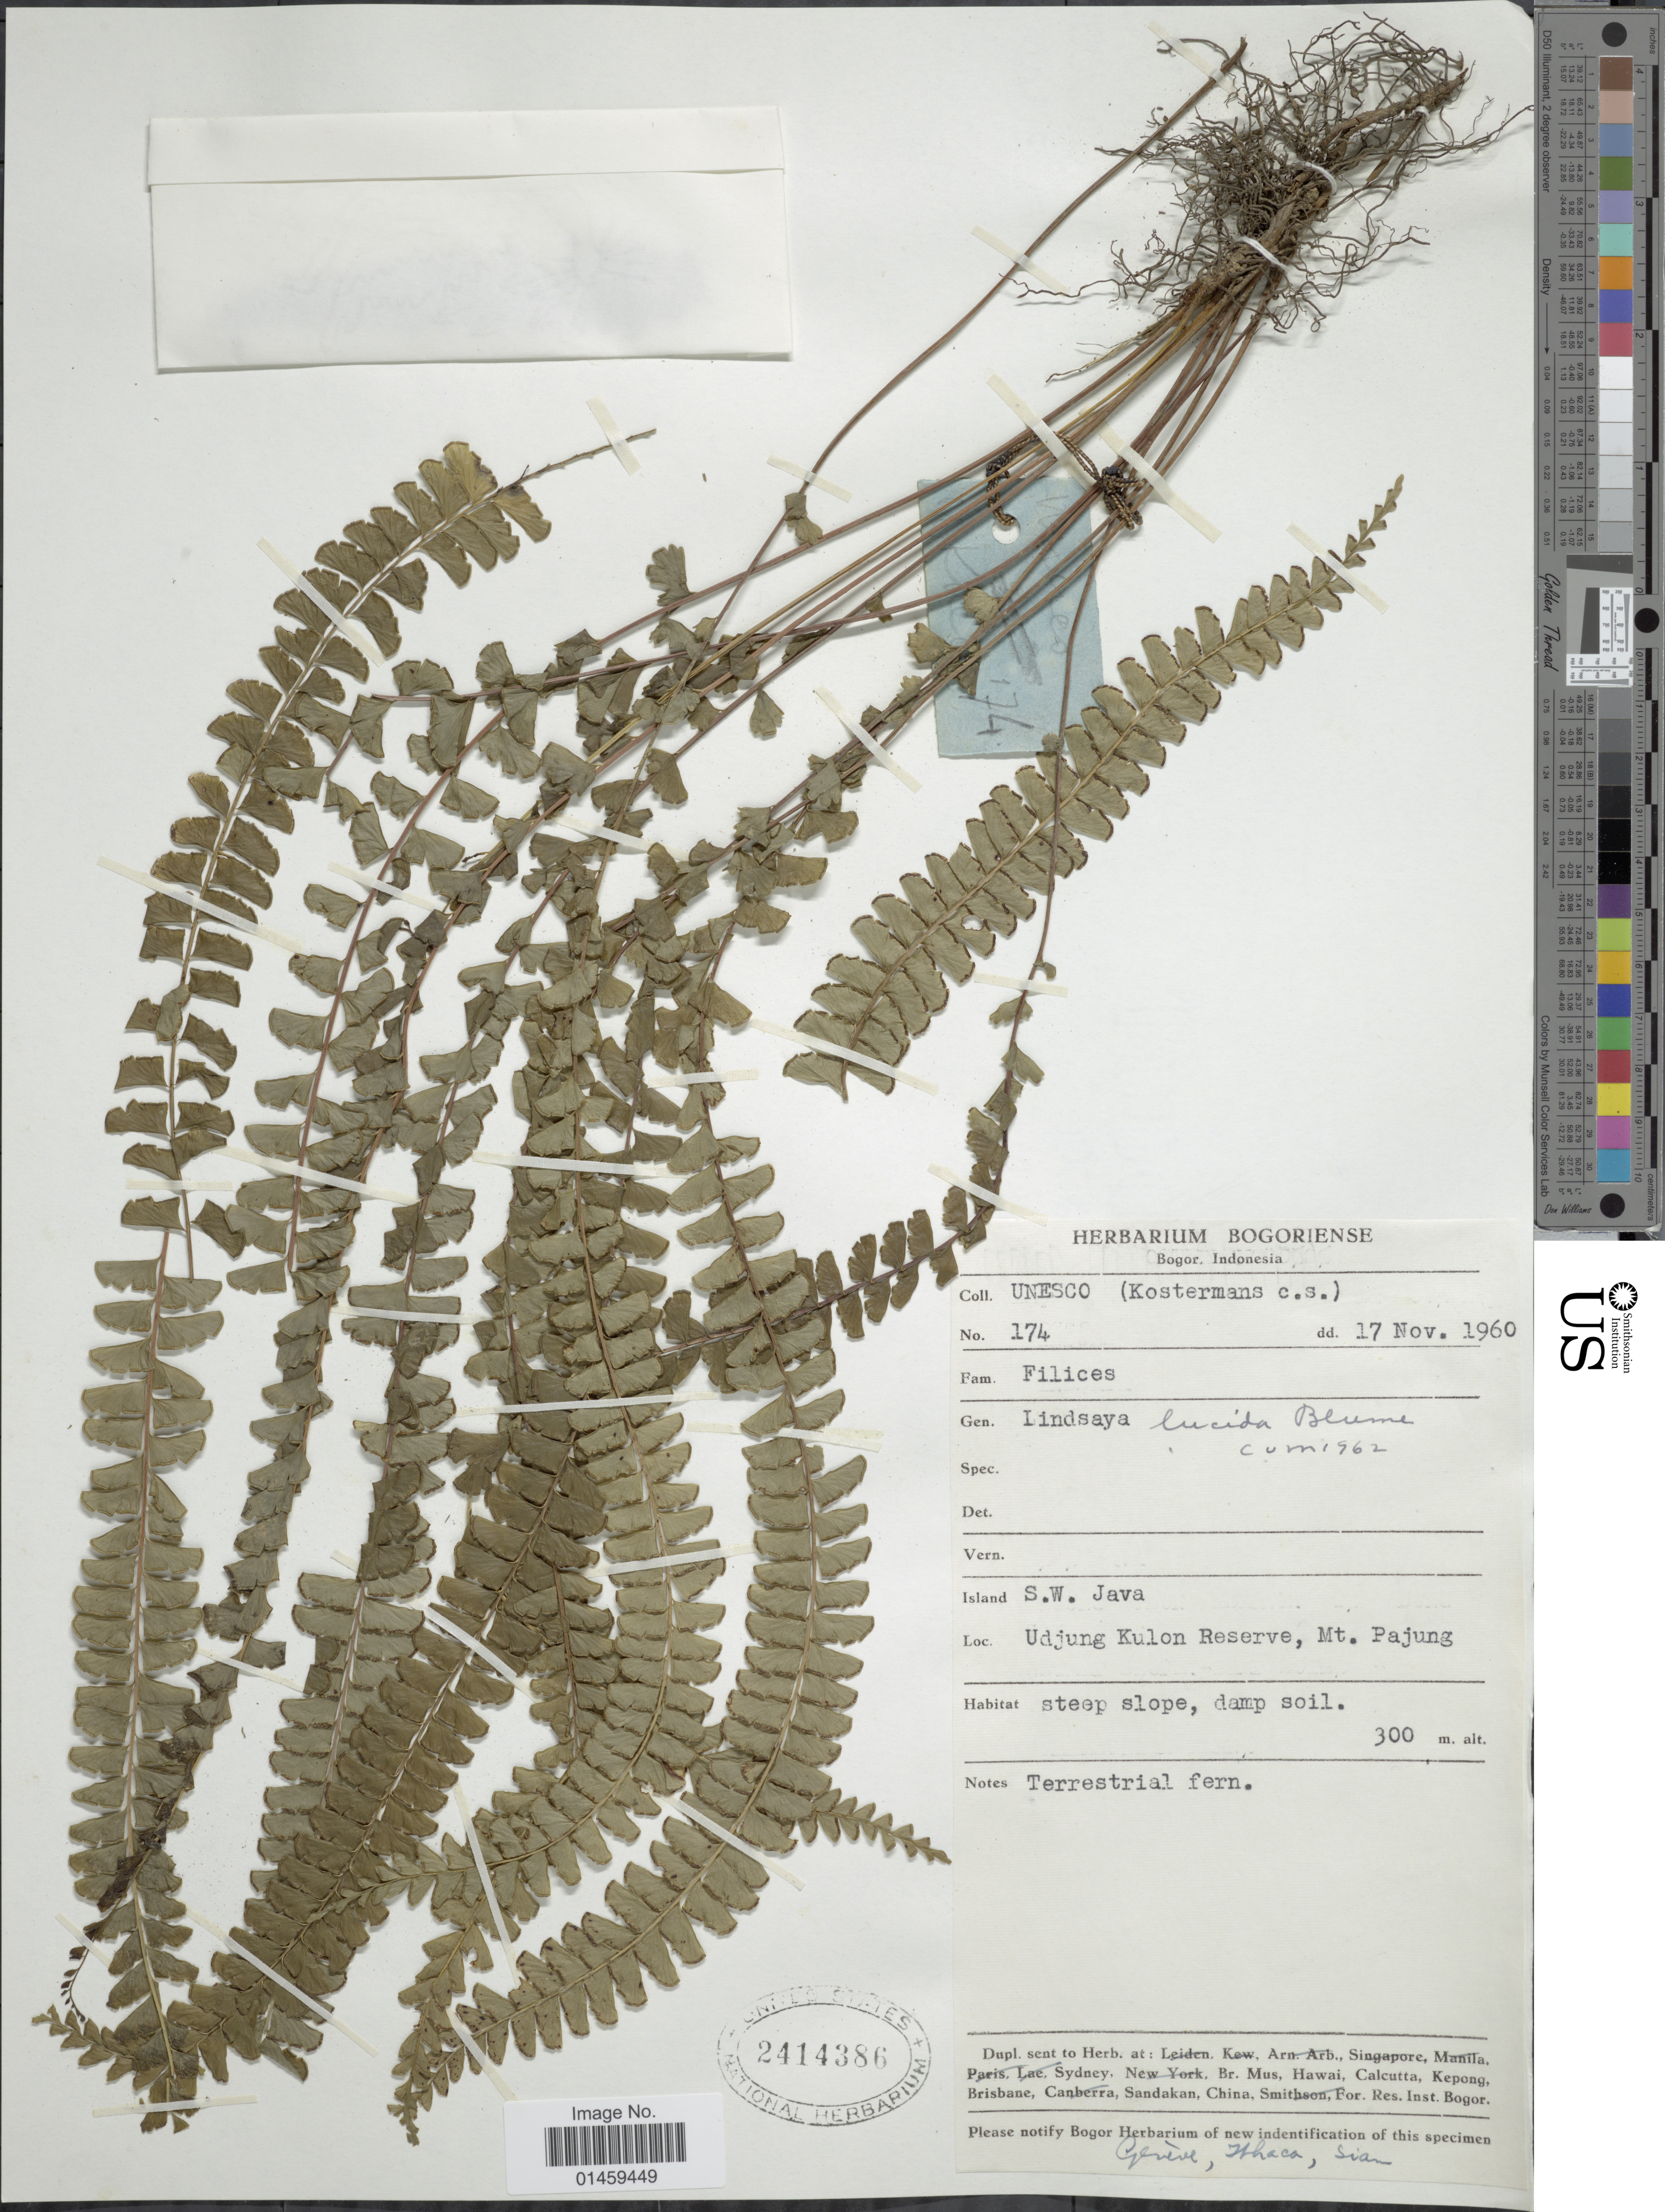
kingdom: Plantae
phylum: Tracheophyta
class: Polypodiopsida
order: Polypodiales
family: Lindsaeaceae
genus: Lindsaea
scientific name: Lindsaea lucida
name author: Blume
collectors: UNESCO & Kostermans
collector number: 174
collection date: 1960-11-17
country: Indonesia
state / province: Java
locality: Island S.W. Java. Udjung Kulon Reserve, Mt. Padjung.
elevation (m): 300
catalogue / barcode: US 2414386